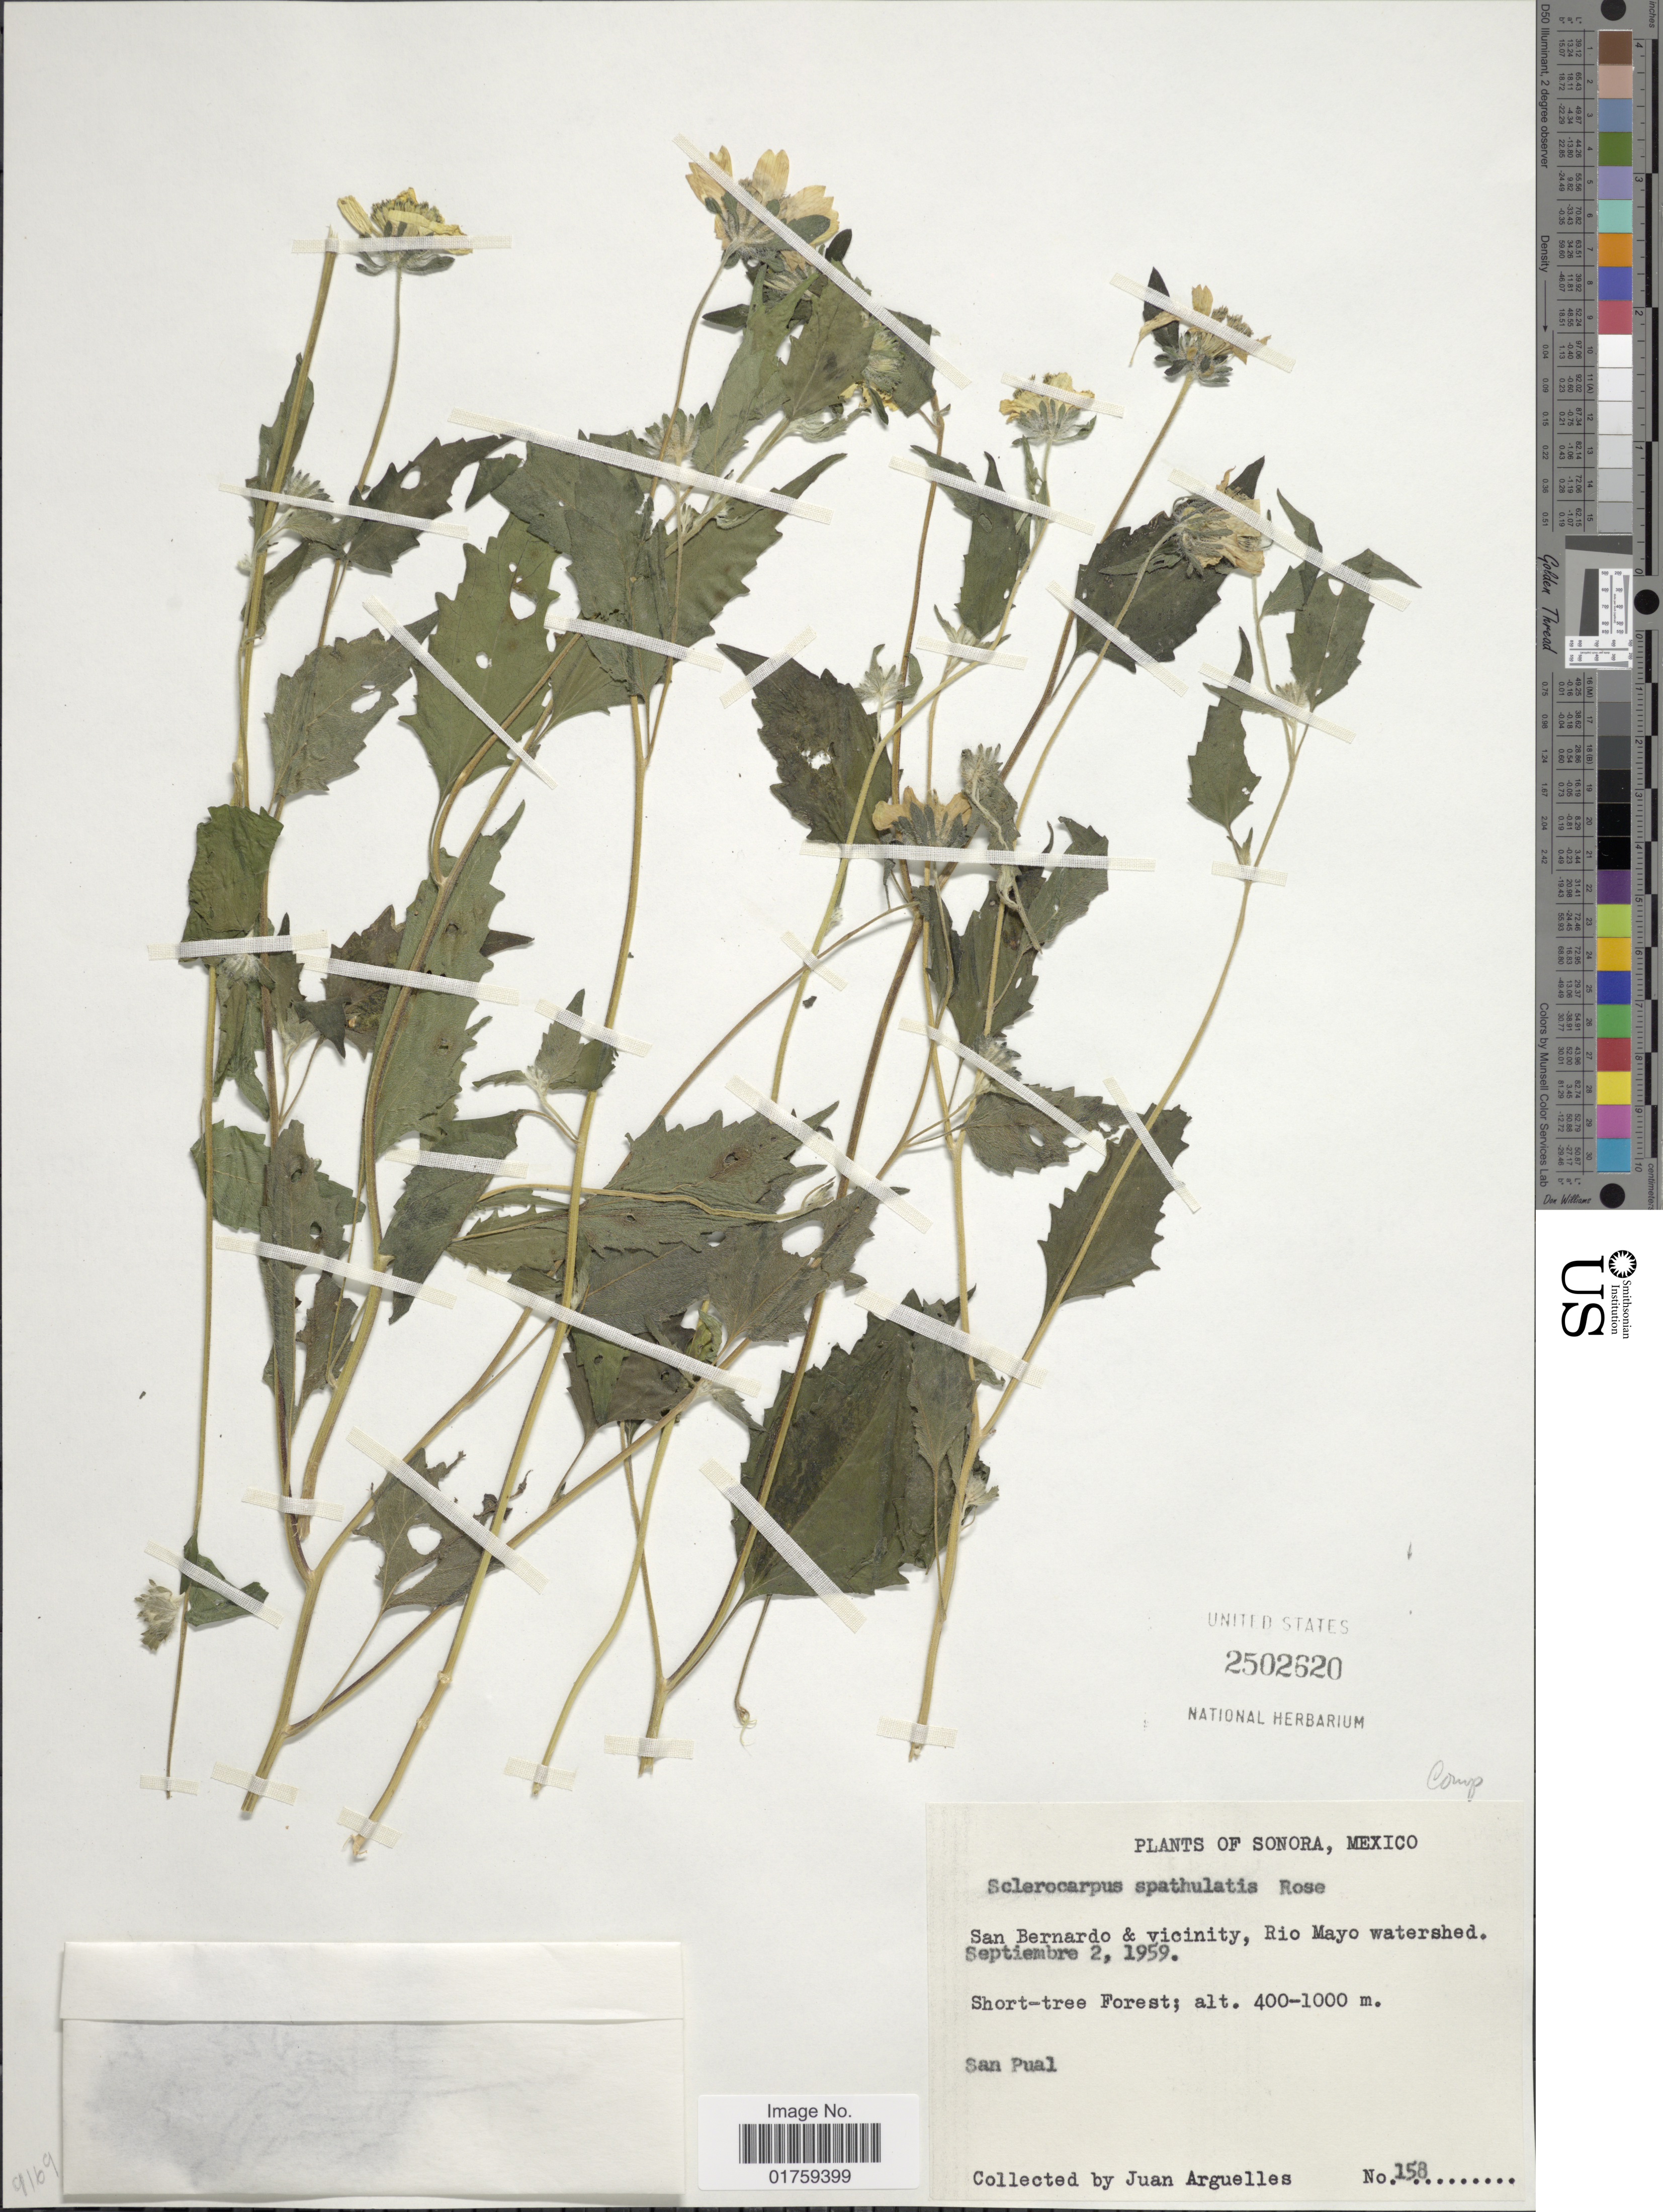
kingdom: Plantae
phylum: Tracheophyta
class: Magnoliopsida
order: Asterales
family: Asteraceae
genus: Sclerocarpus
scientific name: Sclerocarpus spatulatus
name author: Rose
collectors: J. Arguelles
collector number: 158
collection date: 1959-09-02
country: Mexico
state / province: Sonora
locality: Sonora, Mexico. San Bernardo & vicinity, Rio Mayo watershed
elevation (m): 400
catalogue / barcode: US 2502620